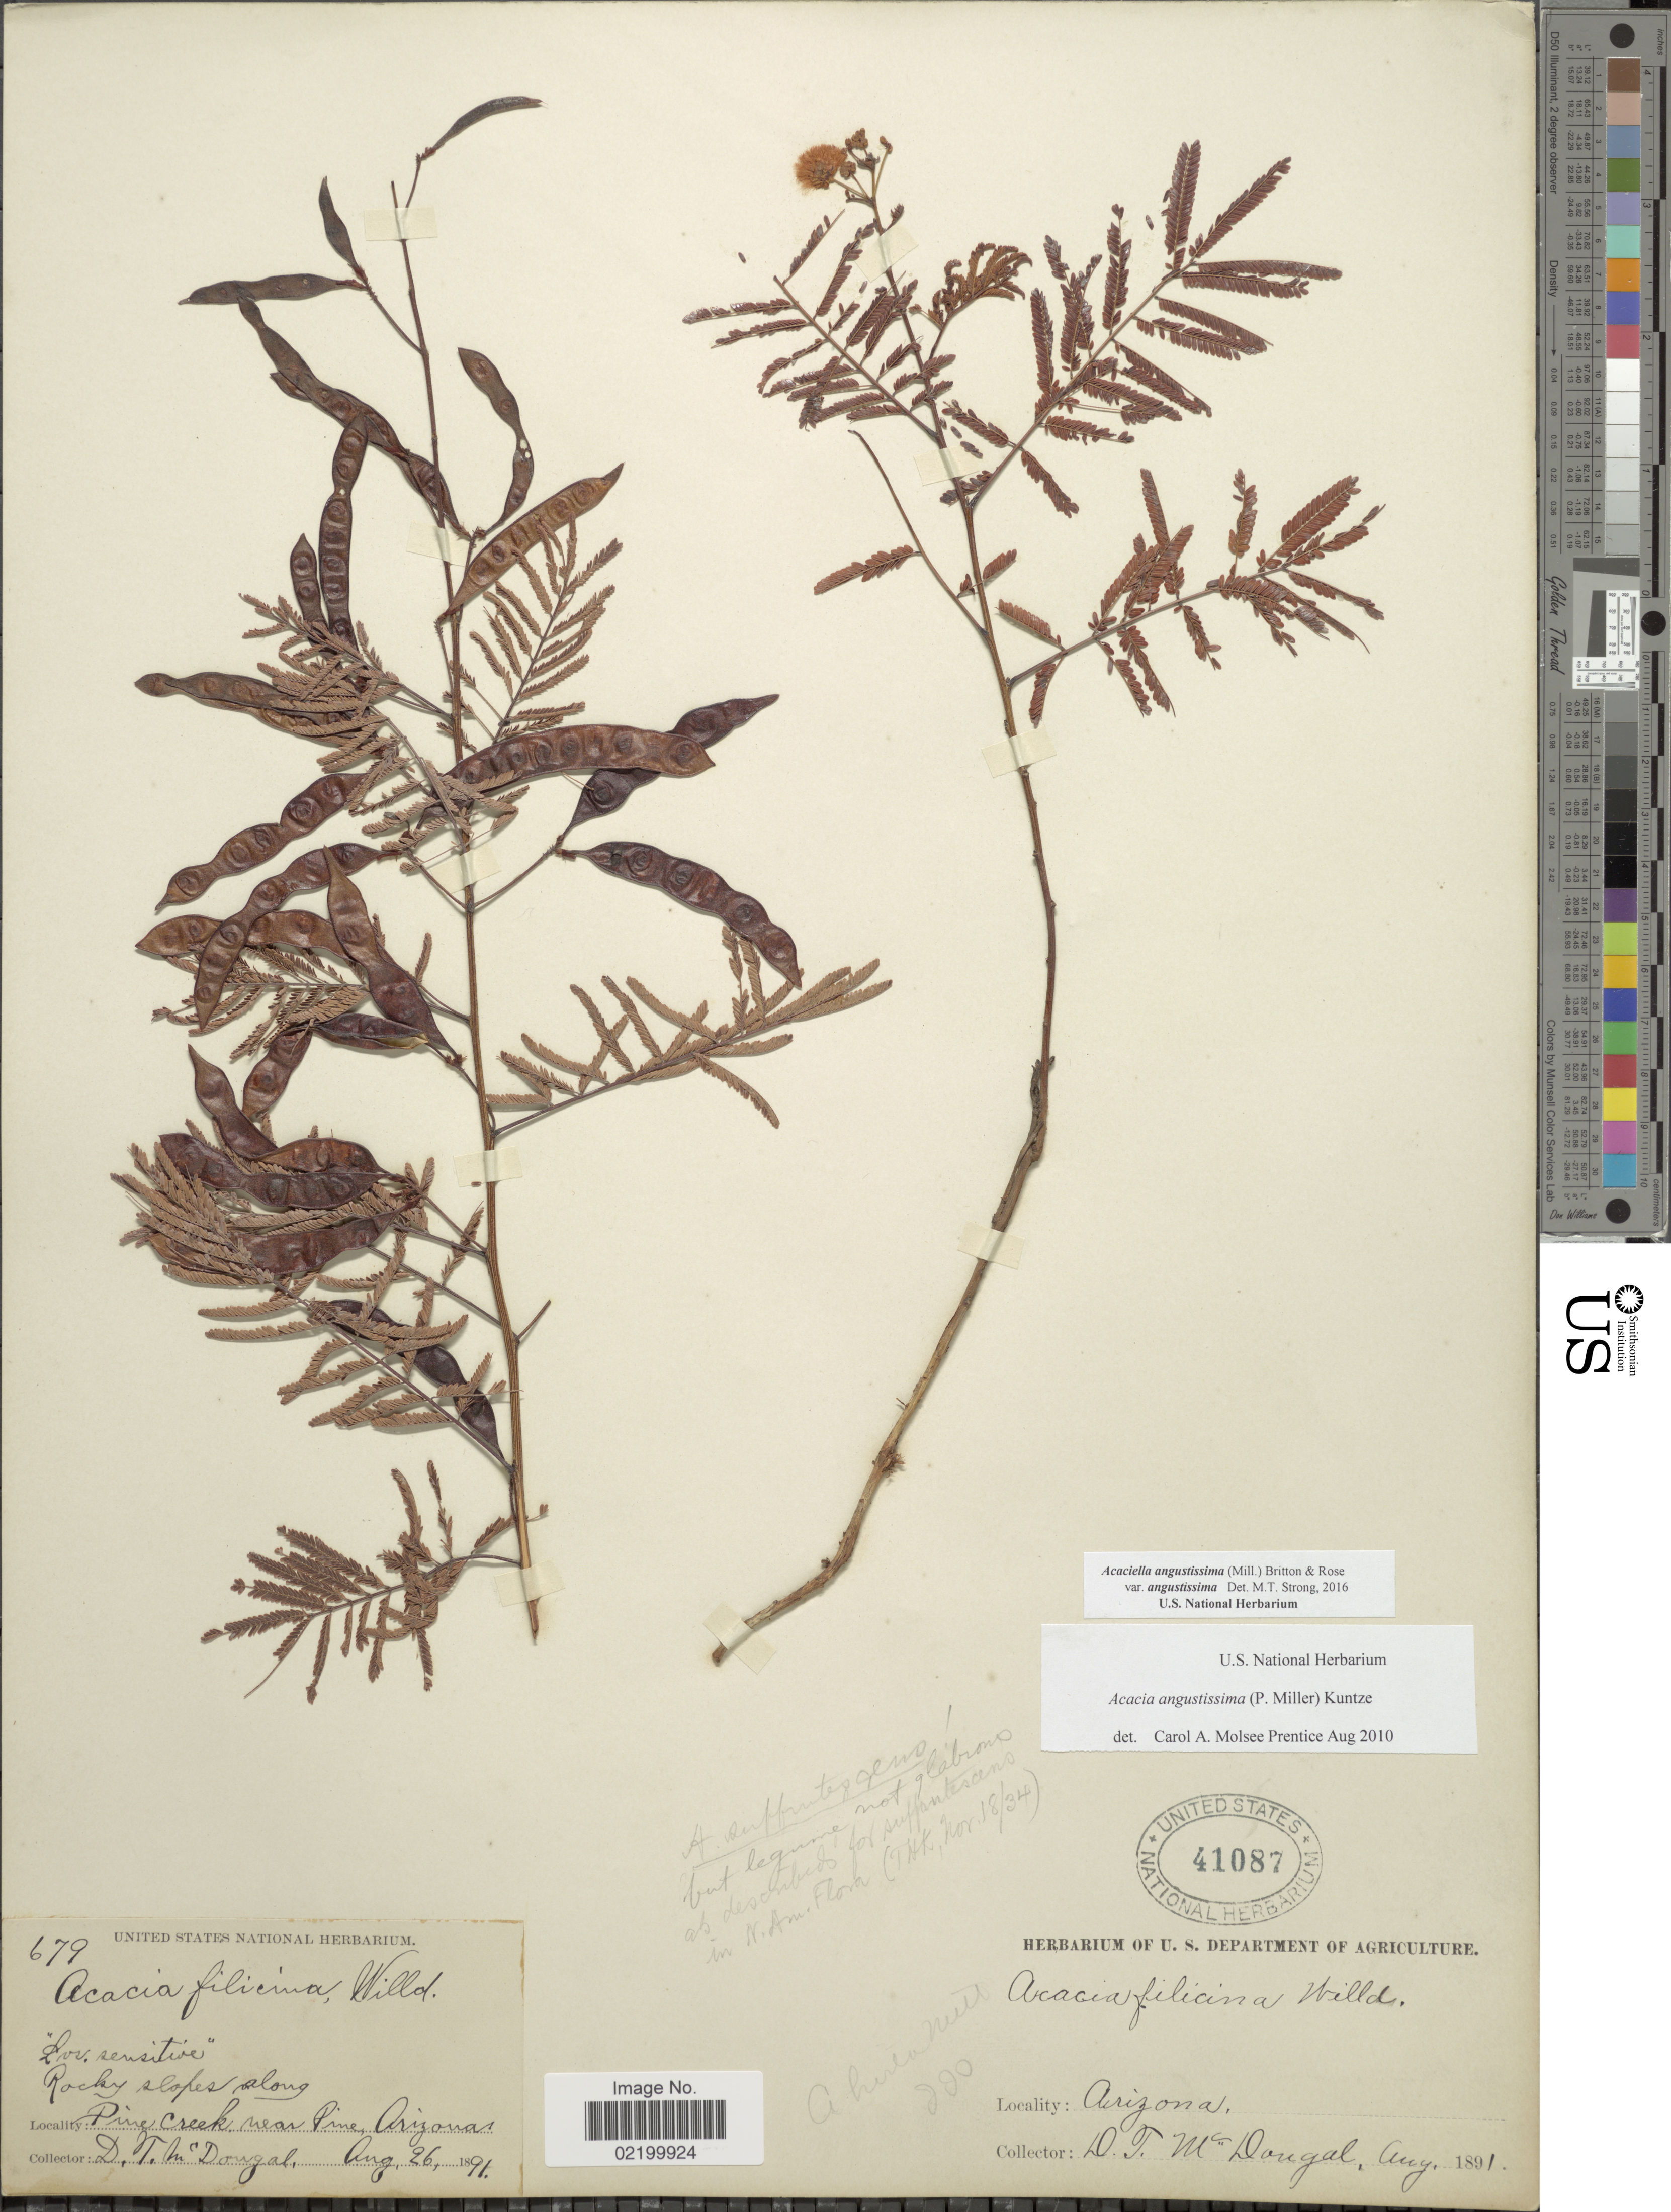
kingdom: Plantae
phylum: Tracheophyta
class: Magnoliopsida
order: Fabales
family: Fabaceae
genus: Acaciella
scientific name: Acaciella angustissima var. angustissima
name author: (Mill.) Britton & Rose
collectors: D. McDougal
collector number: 679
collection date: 1891-08-26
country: United States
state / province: Arizona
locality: Rocky slopes along Pine Creek near Pine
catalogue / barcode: US 41087